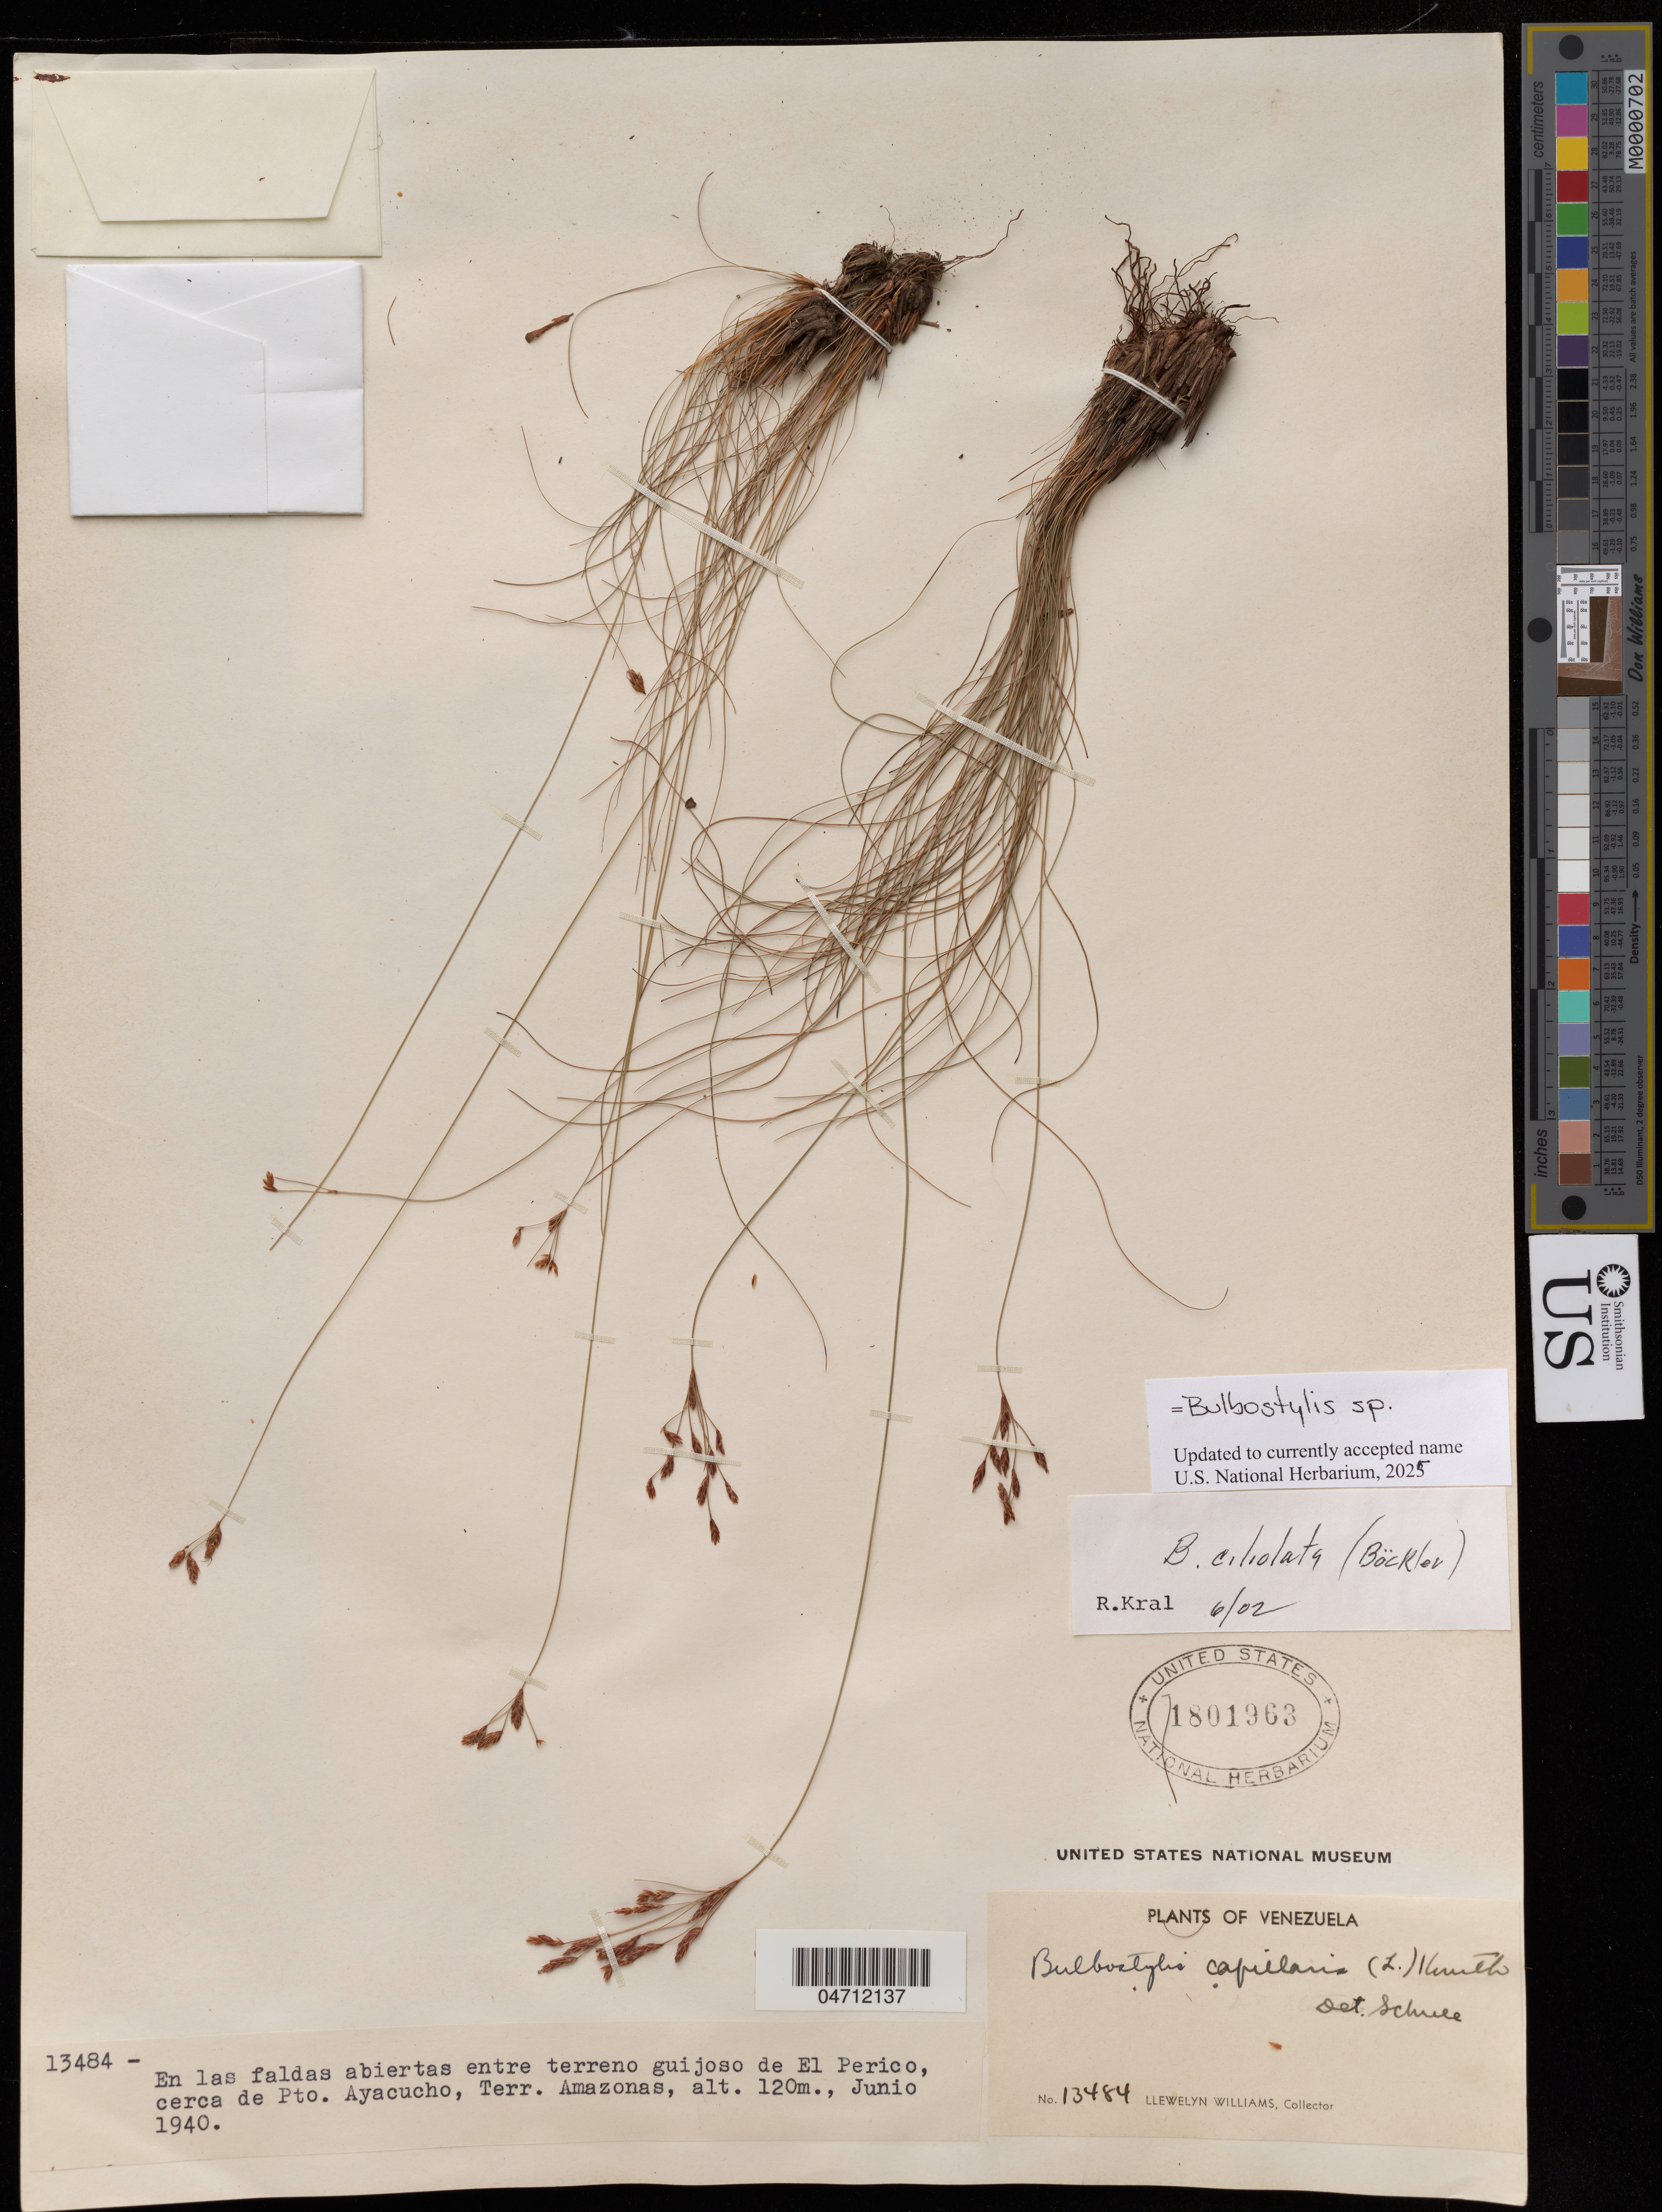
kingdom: Plantae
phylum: Tracheophyta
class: Liliopsida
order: Poales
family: Cyperaceae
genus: Bulbostylis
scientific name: Bulbostylis sp.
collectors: Ll. Williams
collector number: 13484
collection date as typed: Jun 1940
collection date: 1940-06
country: Venezuela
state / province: Amazonas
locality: El Perico, near Puerto Ayacucho.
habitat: En las faldas abiertas entre terreno guijoso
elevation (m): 120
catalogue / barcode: US 1801963